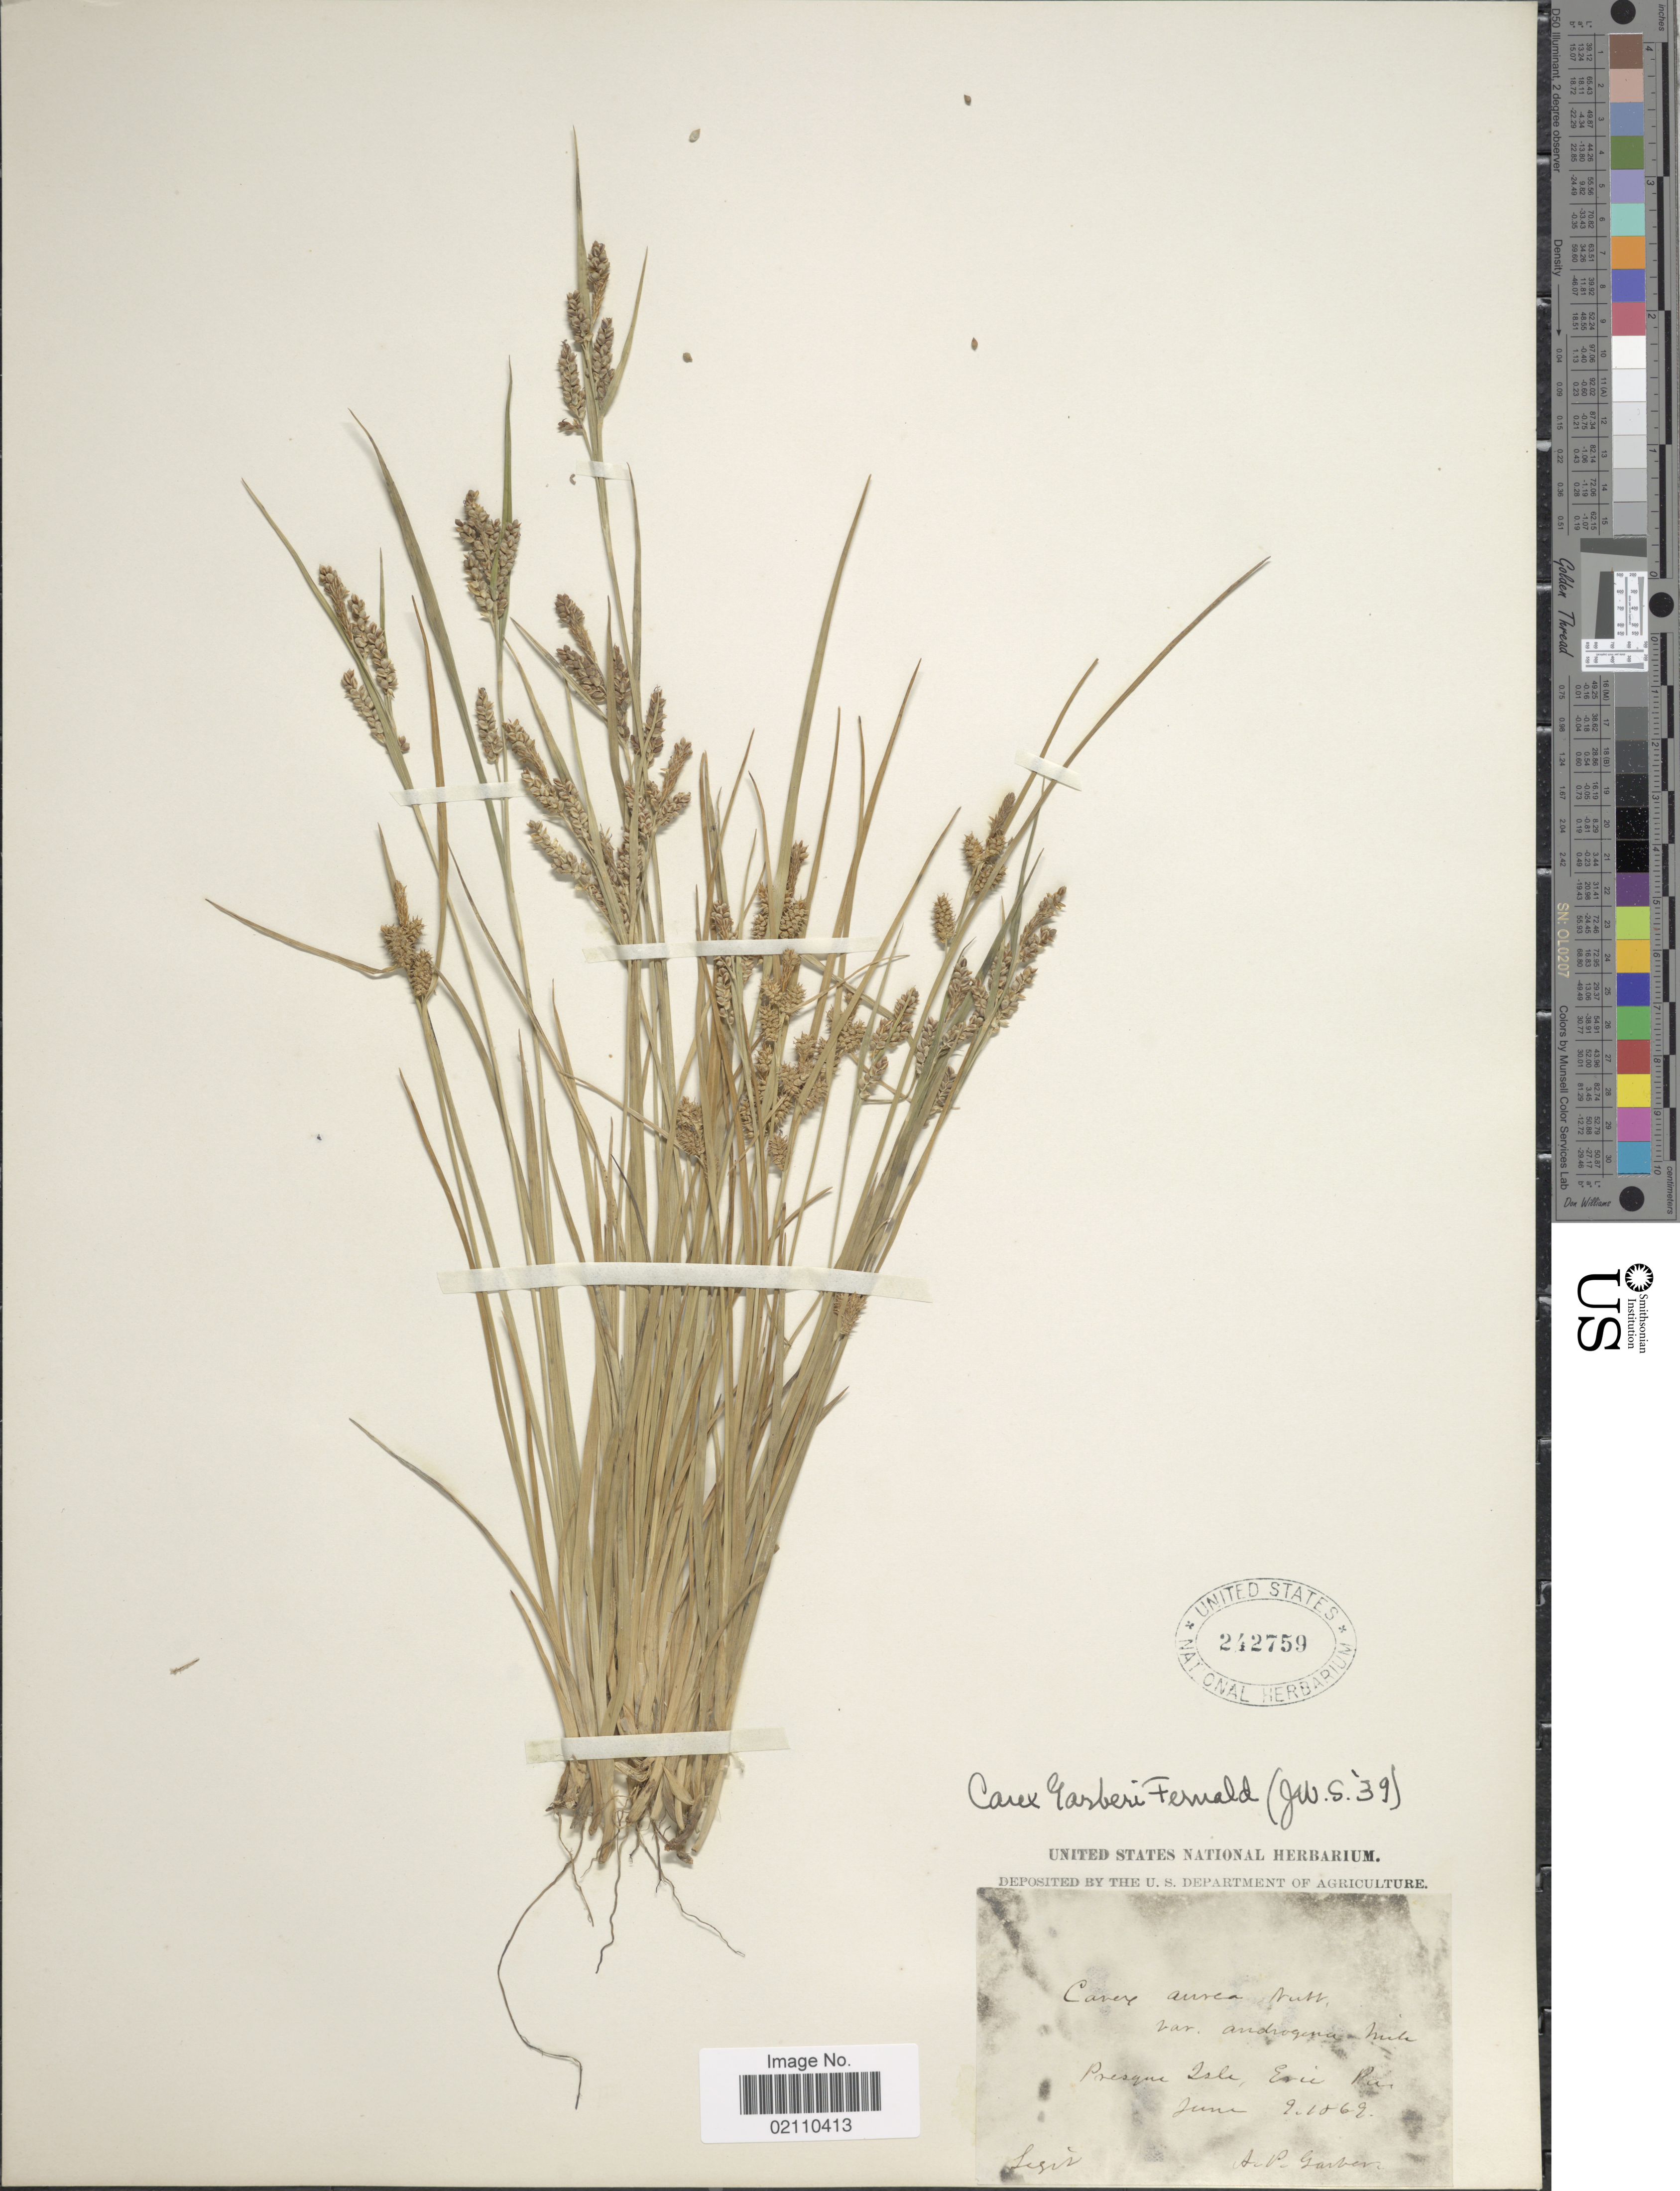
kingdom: Plantae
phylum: Tracheophyta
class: Liliopsida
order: Poales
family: Cyperaceae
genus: Carex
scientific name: Carex garberi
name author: Fernald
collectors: ex herb. United States National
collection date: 1869-06-09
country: United States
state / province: Pennsylvania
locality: Presque Isle, Erie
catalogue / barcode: US 242759